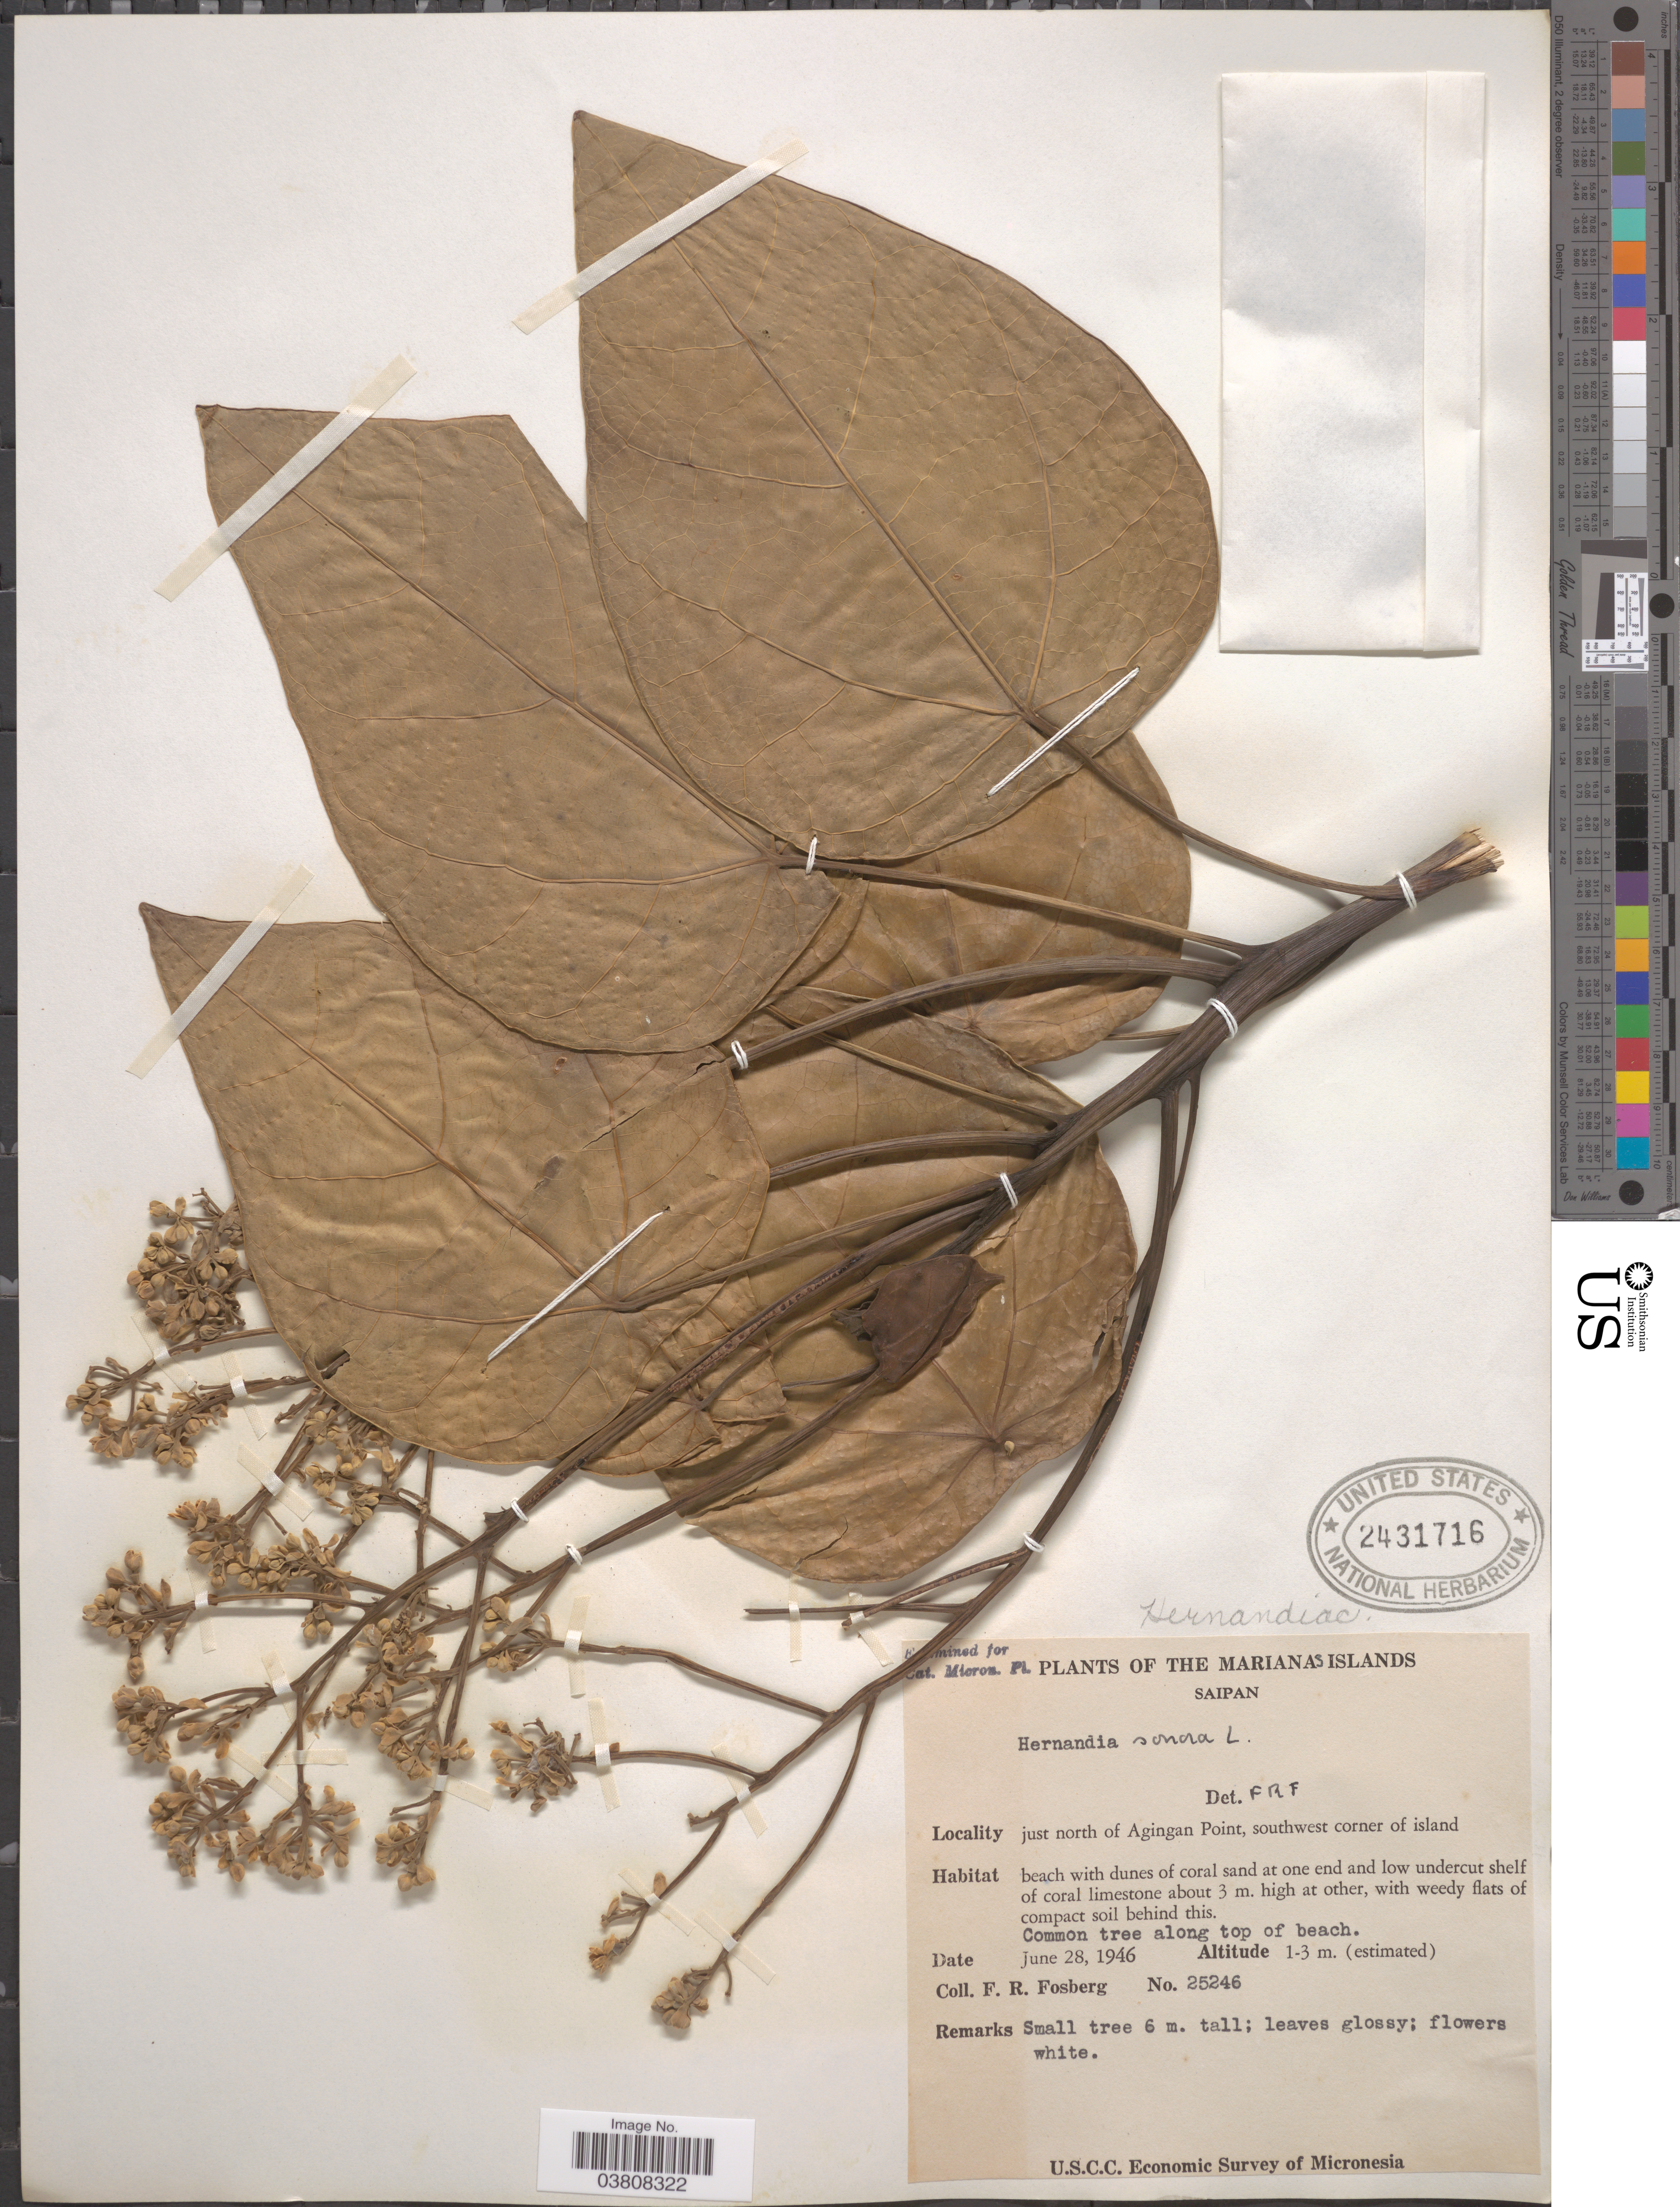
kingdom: Plantae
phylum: Tracheophyta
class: Magnoliopsida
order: Laurales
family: Hernandiaceae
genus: Hernandia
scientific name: Hernandia nymphaeifolia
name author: (C. Presl) Kubitzki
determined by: Strong, Mark T., (BOT), Smithsonian Institution - National Museum of Natural History (UNITED STATES)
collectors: F. R. Fosberg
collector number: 25246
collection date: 1946-06-28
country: Northern Mariana Islands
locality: The Marianas Islands. Saipan. Just north of Agingan Point, southwest corner of island.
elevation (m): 1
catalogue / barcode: US 2431716